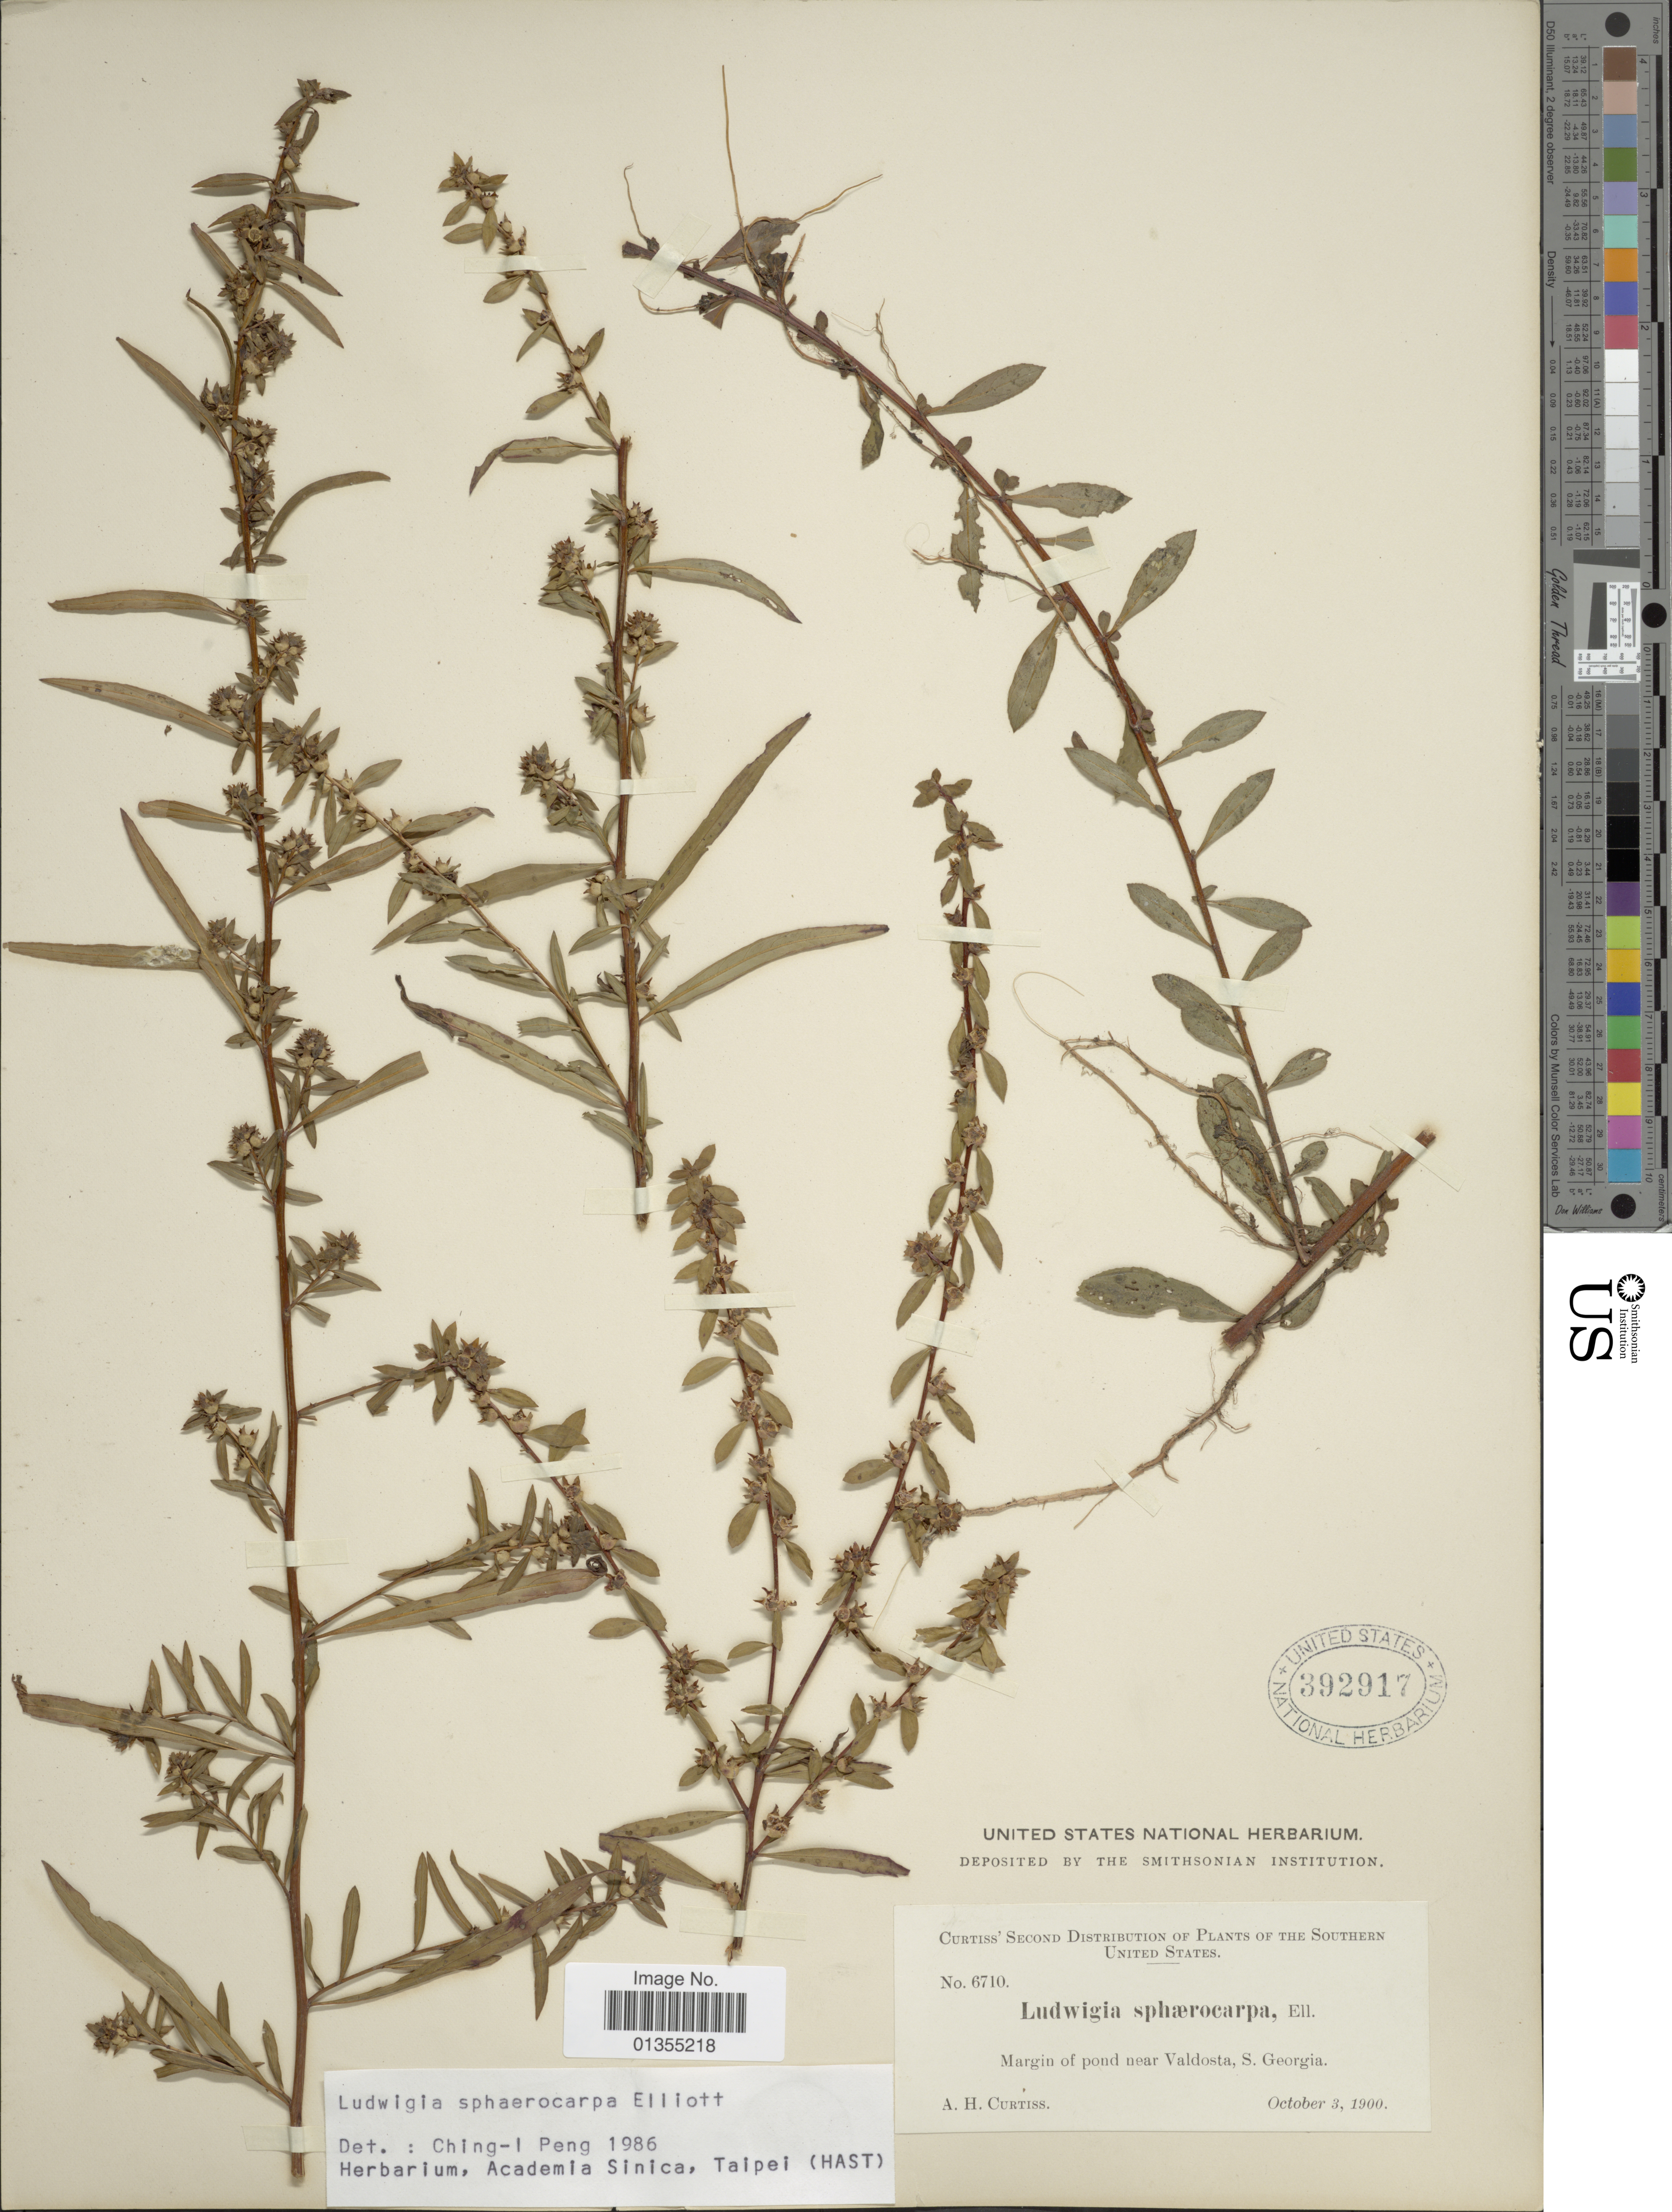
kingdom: Plantae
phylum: Tracheophyta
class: Magnoliopsida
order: Myrtales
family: Onagraceae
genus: Ludwigia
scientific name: Ludwigia sphaerocarpa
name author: Elliott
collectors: A. H. Curtiss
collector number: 6710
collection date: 1900-10-03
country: United States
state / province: Georgia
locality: Southern United States. Margin of pond near Valdosta, S. Georgia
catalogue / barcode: US 392917